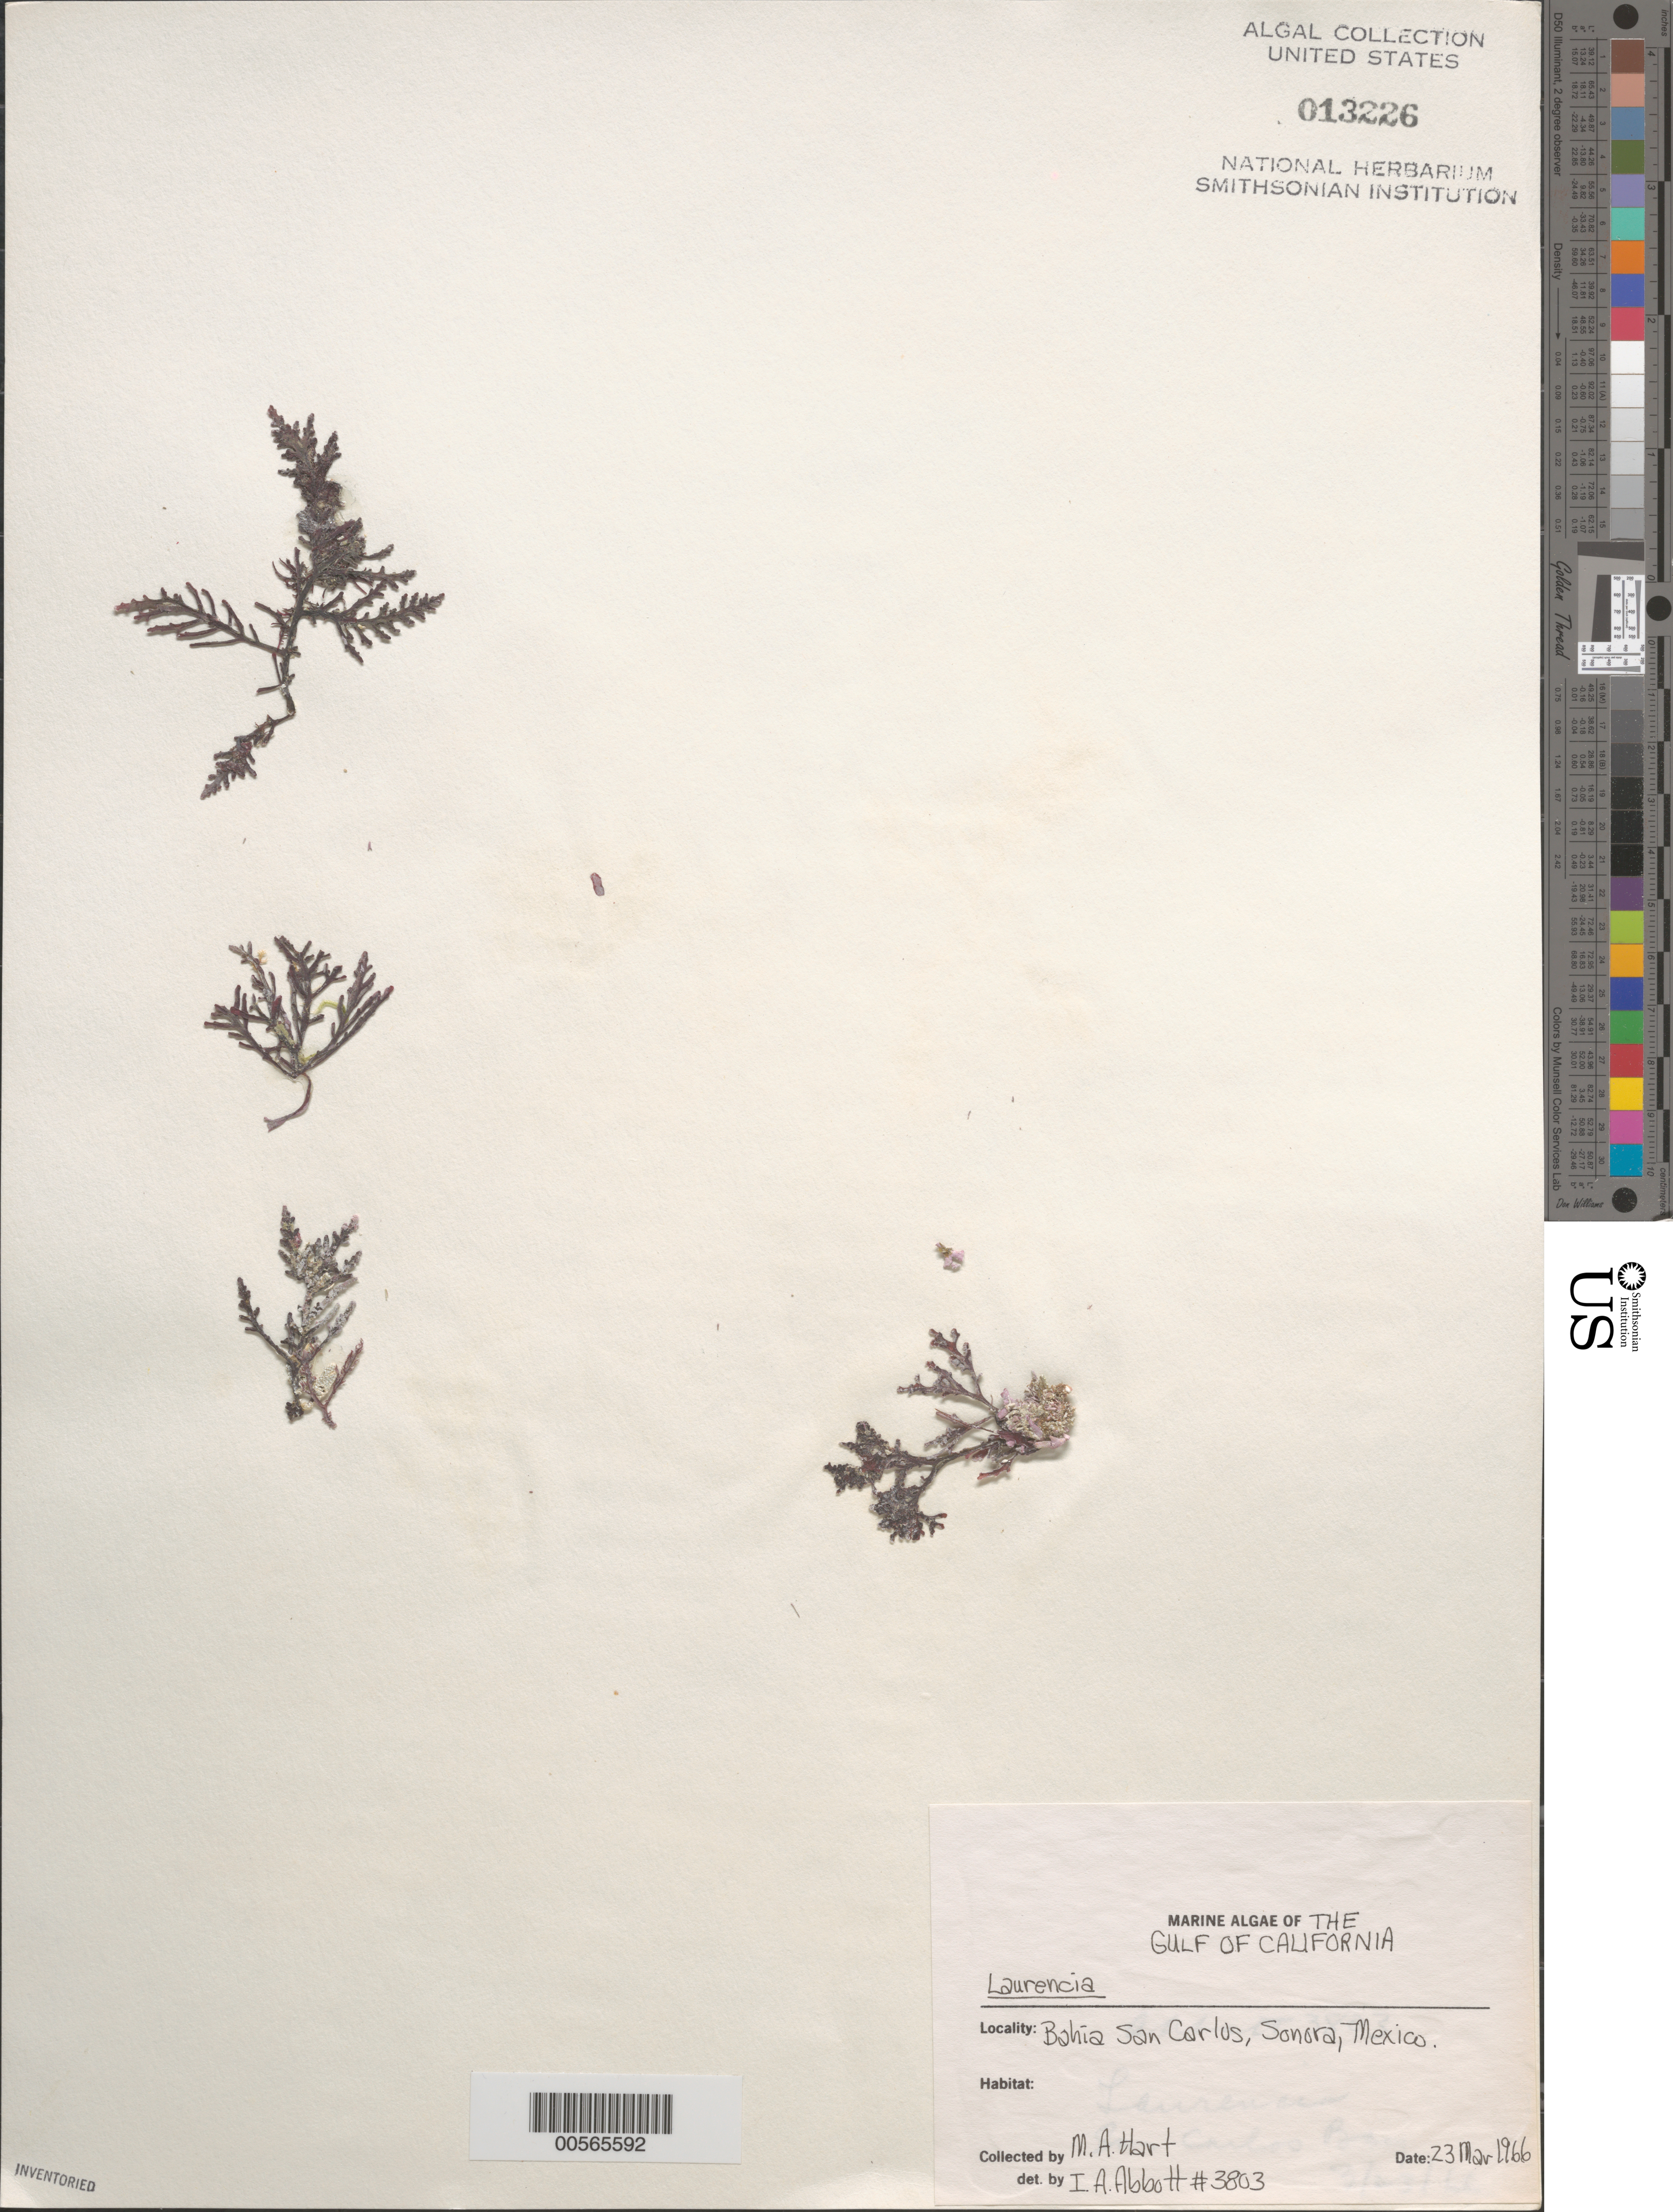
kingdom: Plantae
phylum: Rhodophyta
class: Florideophyceae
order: Ceramiales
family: Rhodomelaceae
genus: Laurencia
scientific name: Laurencia sp.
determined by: Abbott, Isabella A.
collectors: M. A. Hart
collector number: IAA 3803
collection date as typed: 23 Mar 1966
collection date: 1966-03-23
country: Mexico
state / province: Sonora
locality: Bahia San Carlos (San Carlos Bay)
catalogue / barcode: US 13226